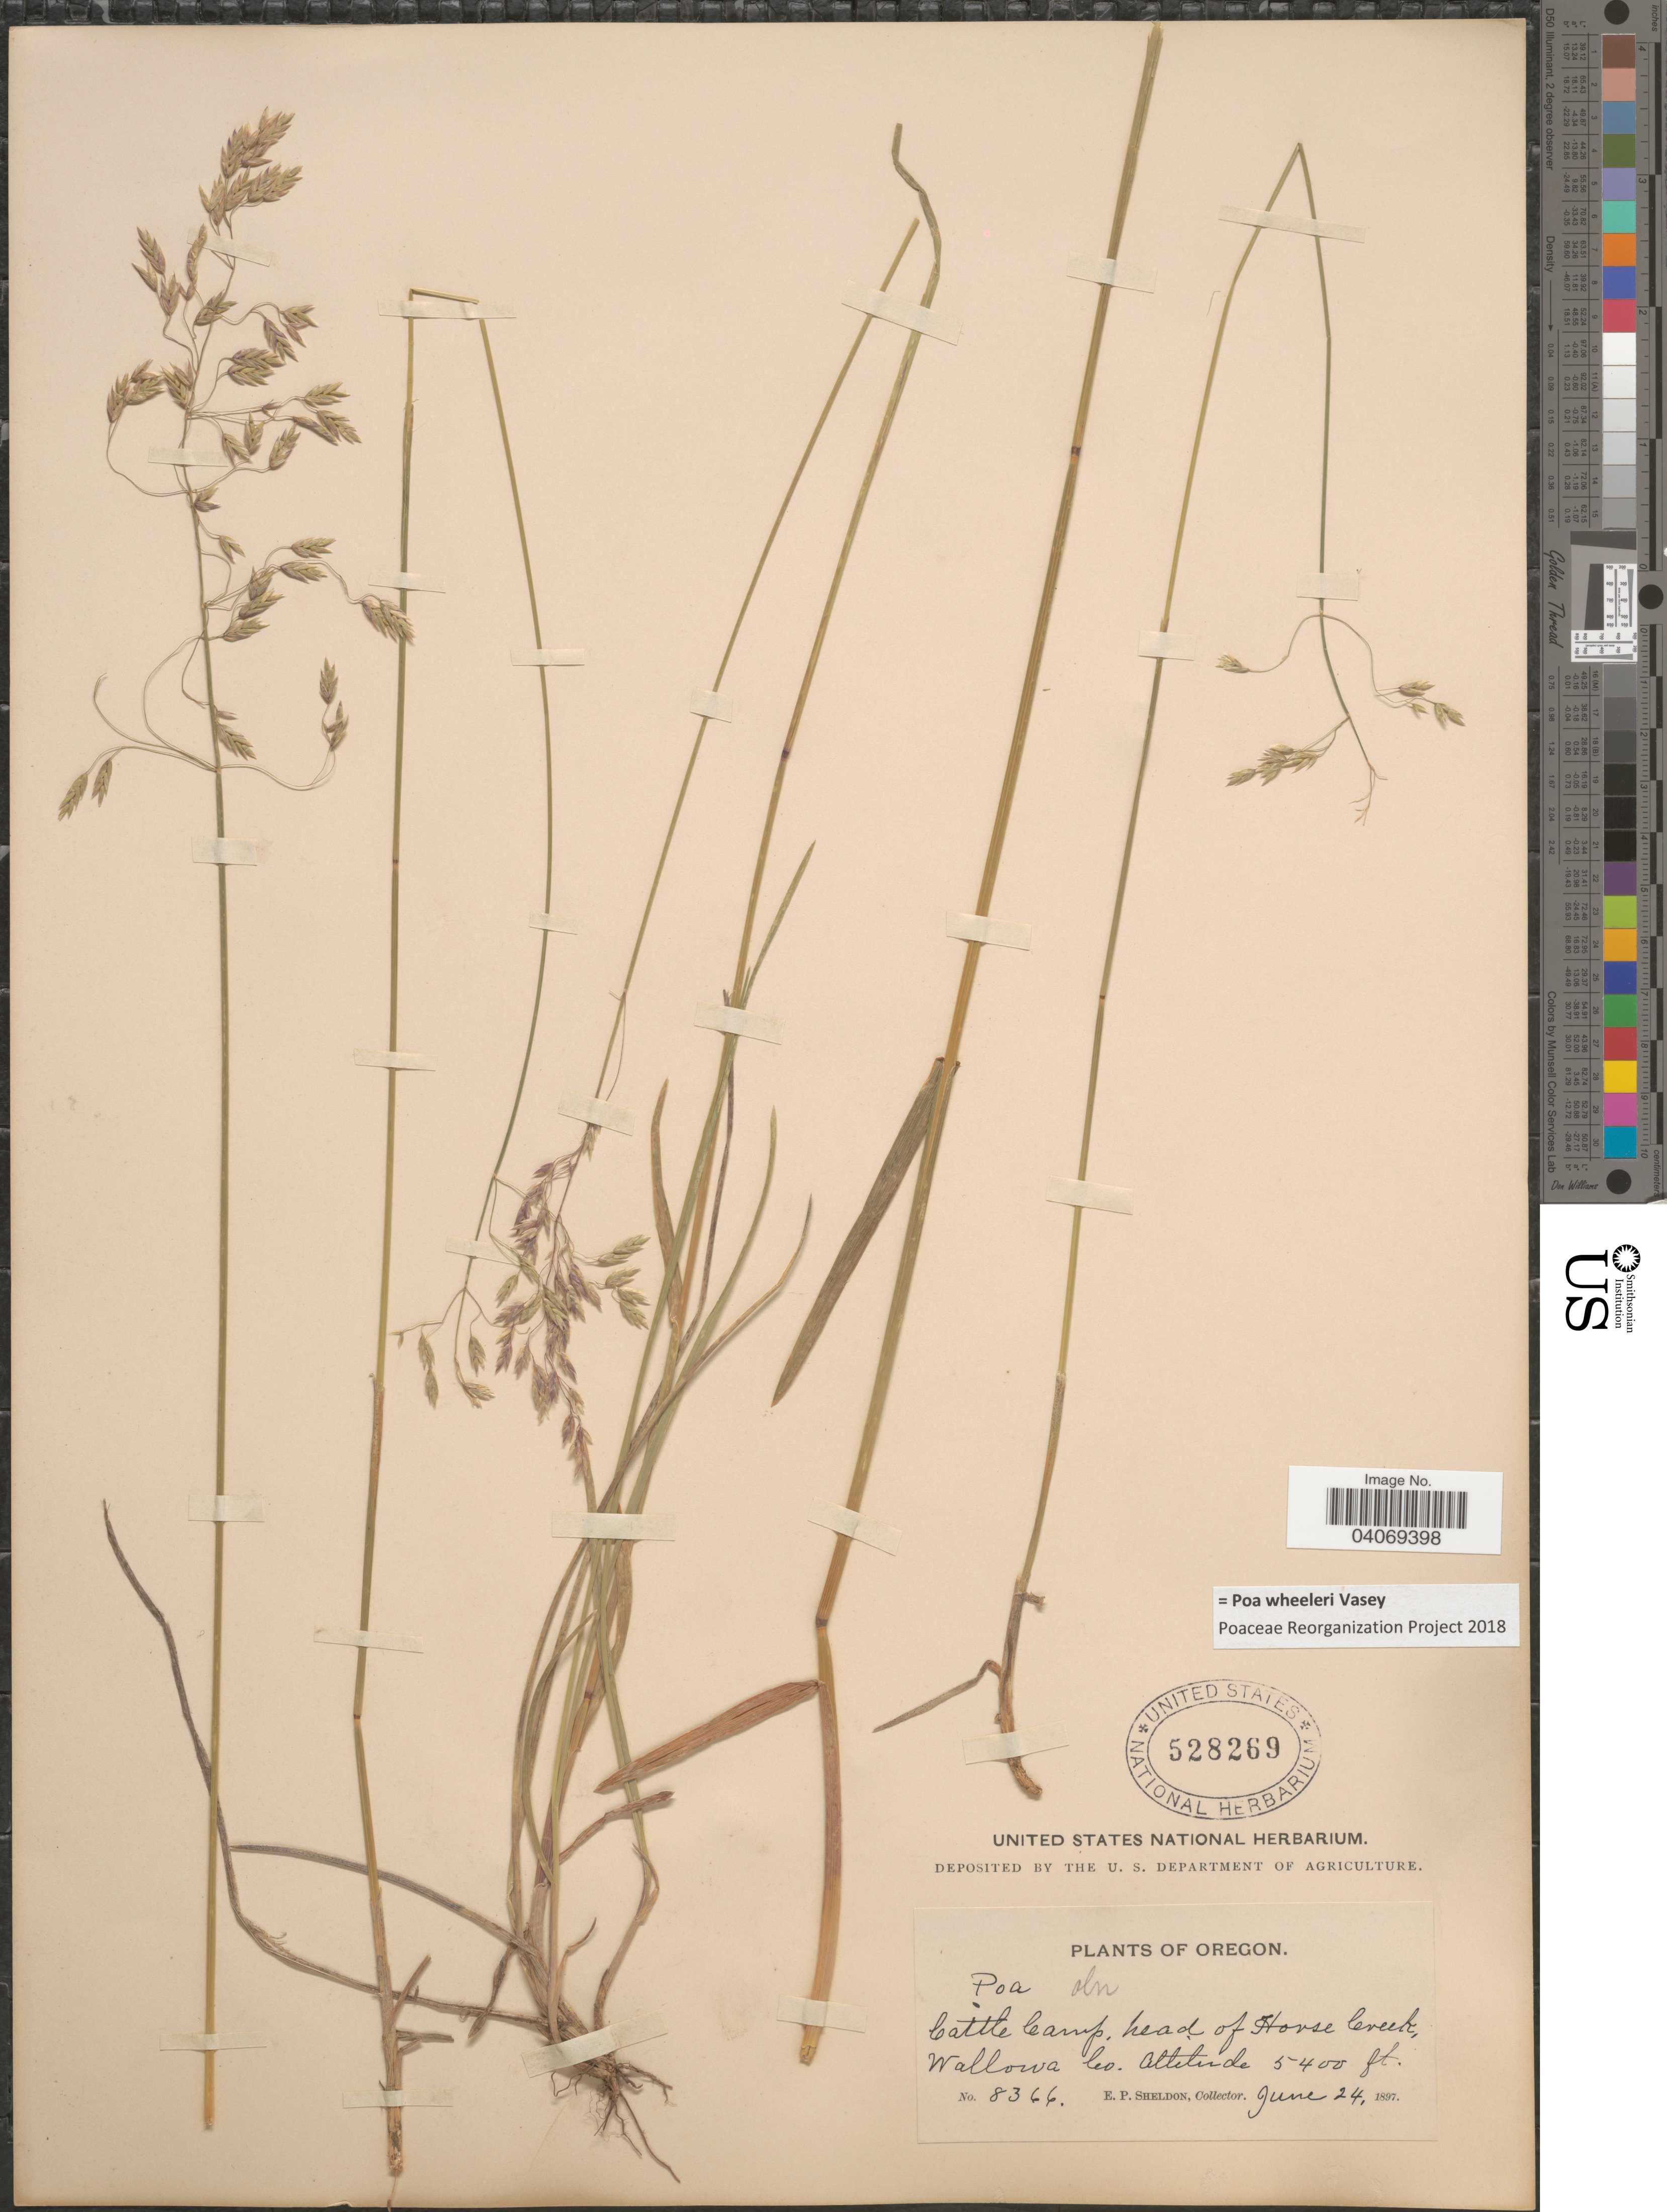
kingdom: Plantae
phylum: Tracheophyta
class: Liliopsida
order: Poales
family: Poaceae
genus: Poa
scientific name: Poa wheeleri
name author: Vasey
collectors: E. P. Sheldon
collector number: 8366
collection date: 1897-06-24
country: United States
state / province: Oregon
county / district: Wallowa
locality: Cattle Camp, head of Horse Creek, Wallowa Co.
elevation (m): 1646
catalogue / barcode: US 528269